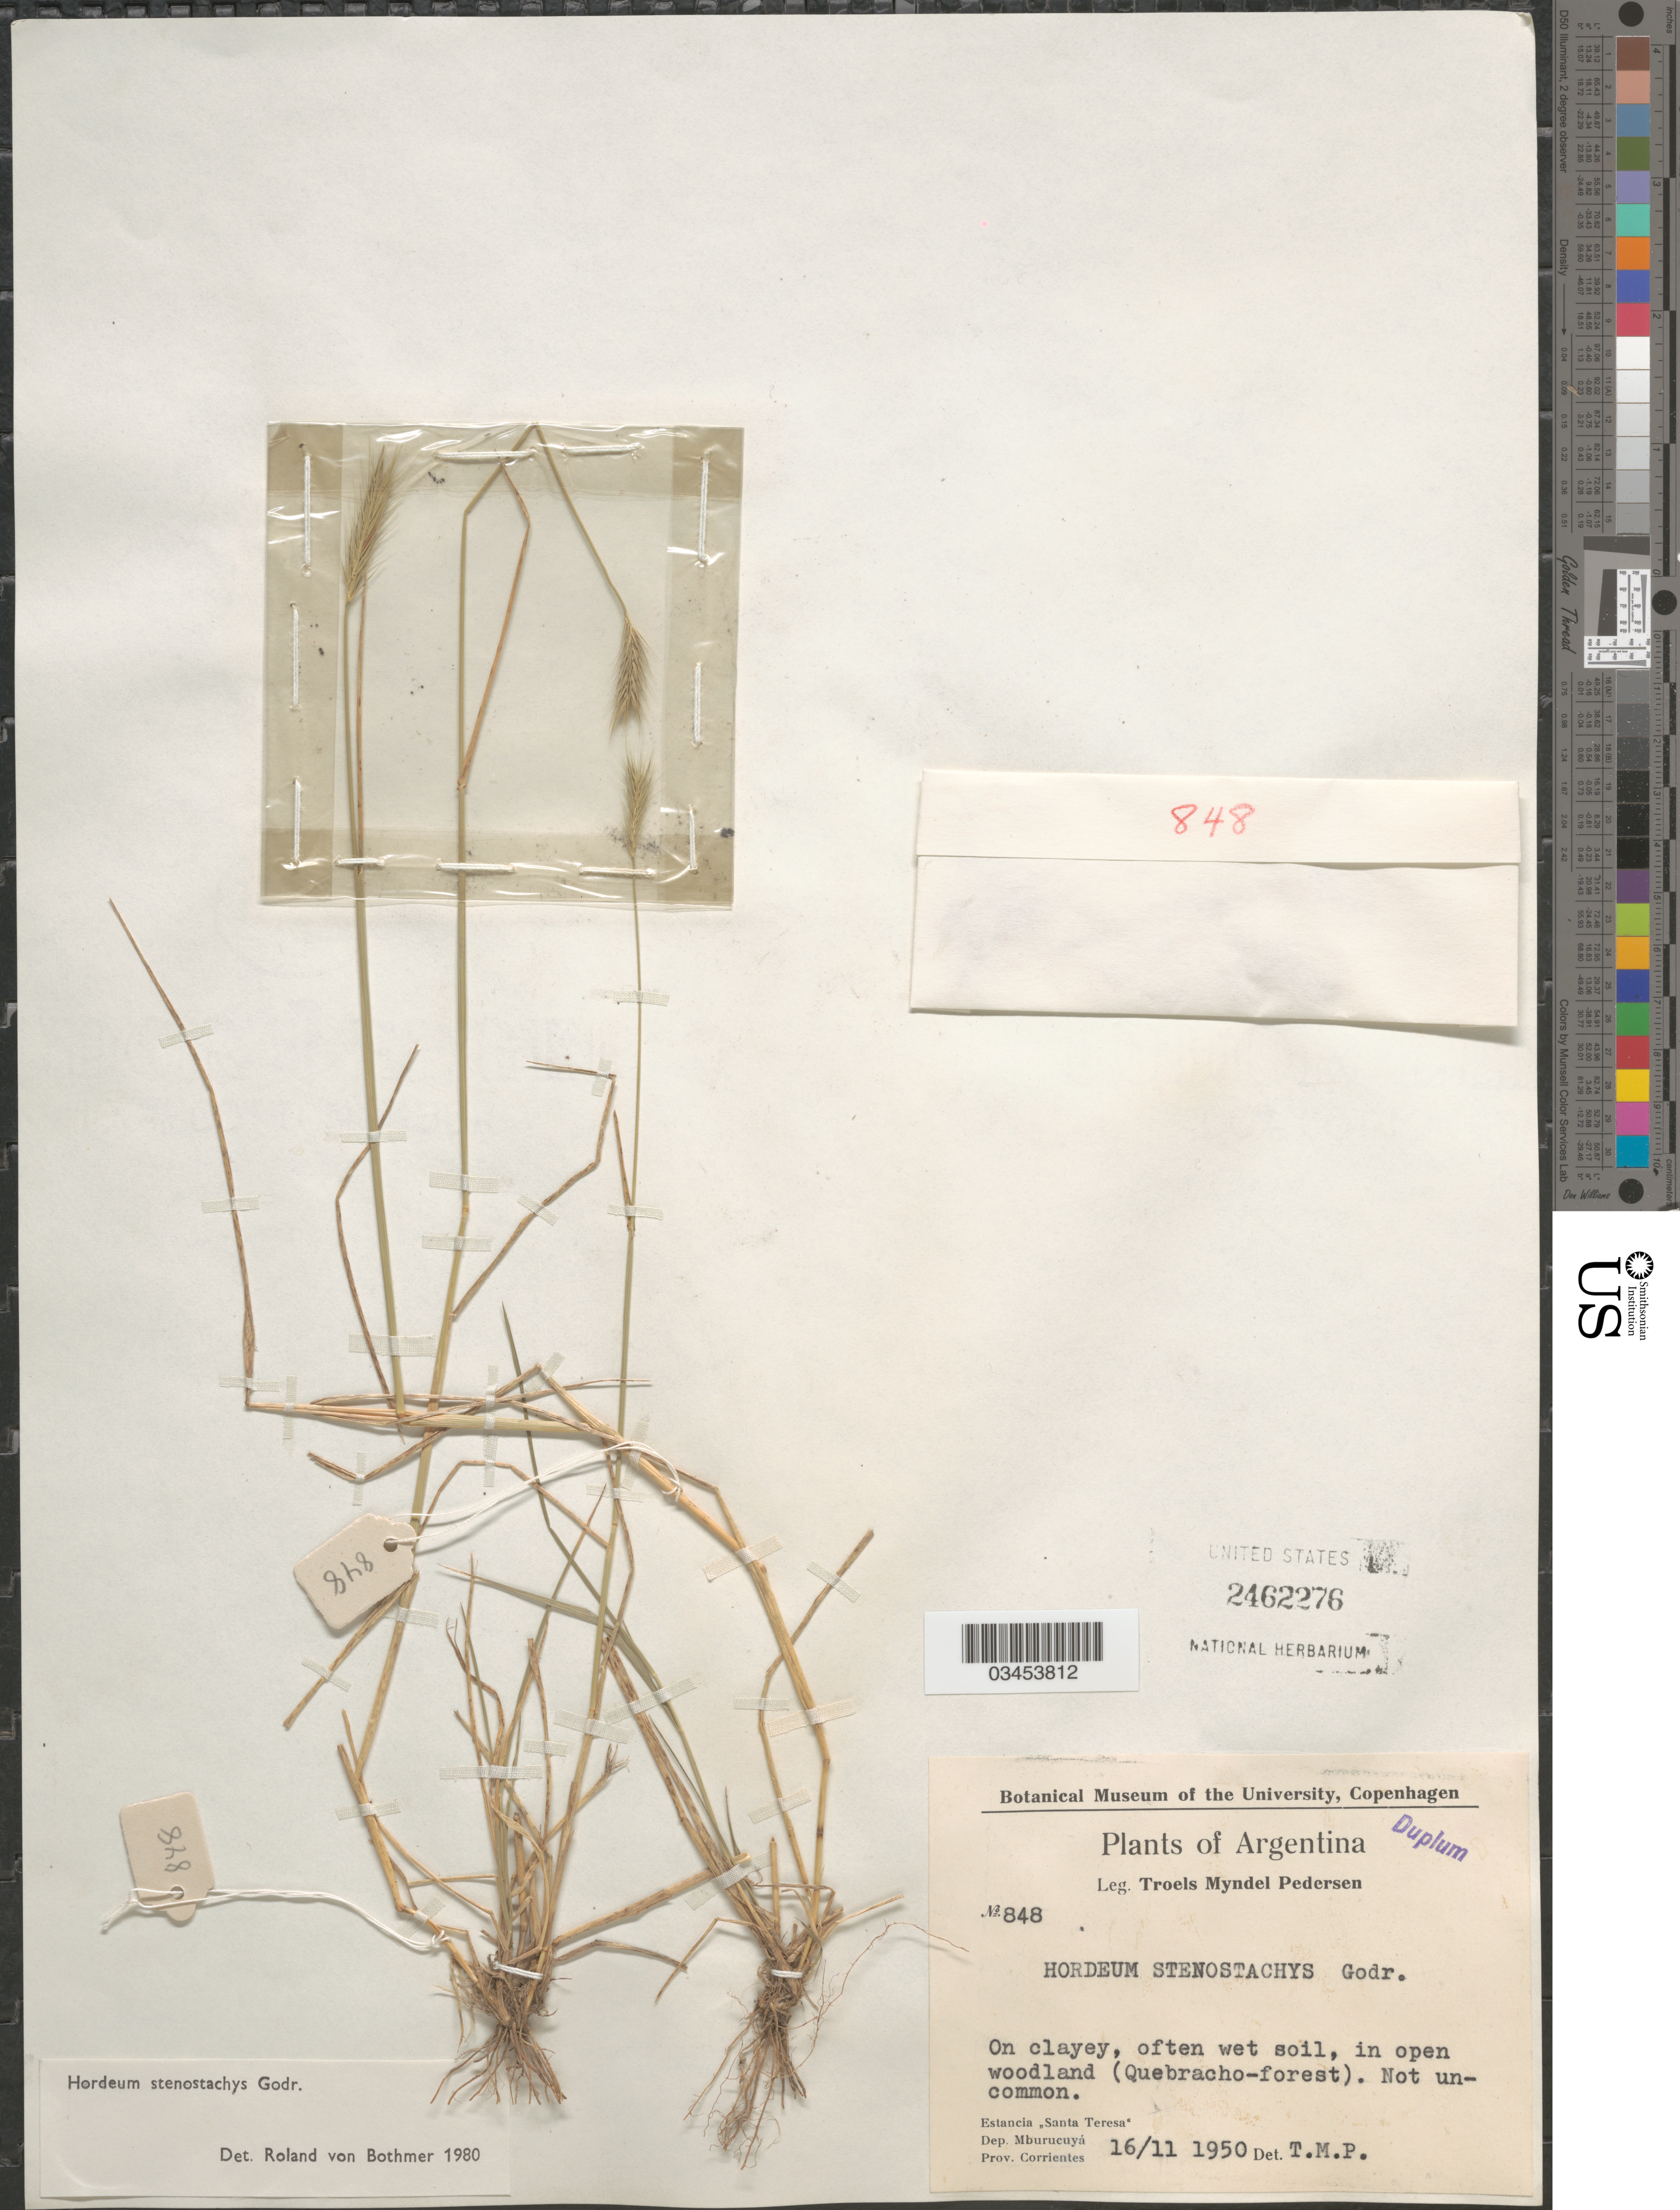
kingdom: Plantae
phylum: Tracheophyta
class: Liliopsida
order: Poales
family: Poaceae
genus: Hordeum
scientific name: Hordeum stenostachys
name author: Godr.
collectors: T. Pederson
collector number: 848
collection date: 1950-11-16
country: Argentina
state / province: Corrientes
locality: Estancia "Santa Teresa". Dep. Mburucuyá.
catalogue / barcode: US 2462276